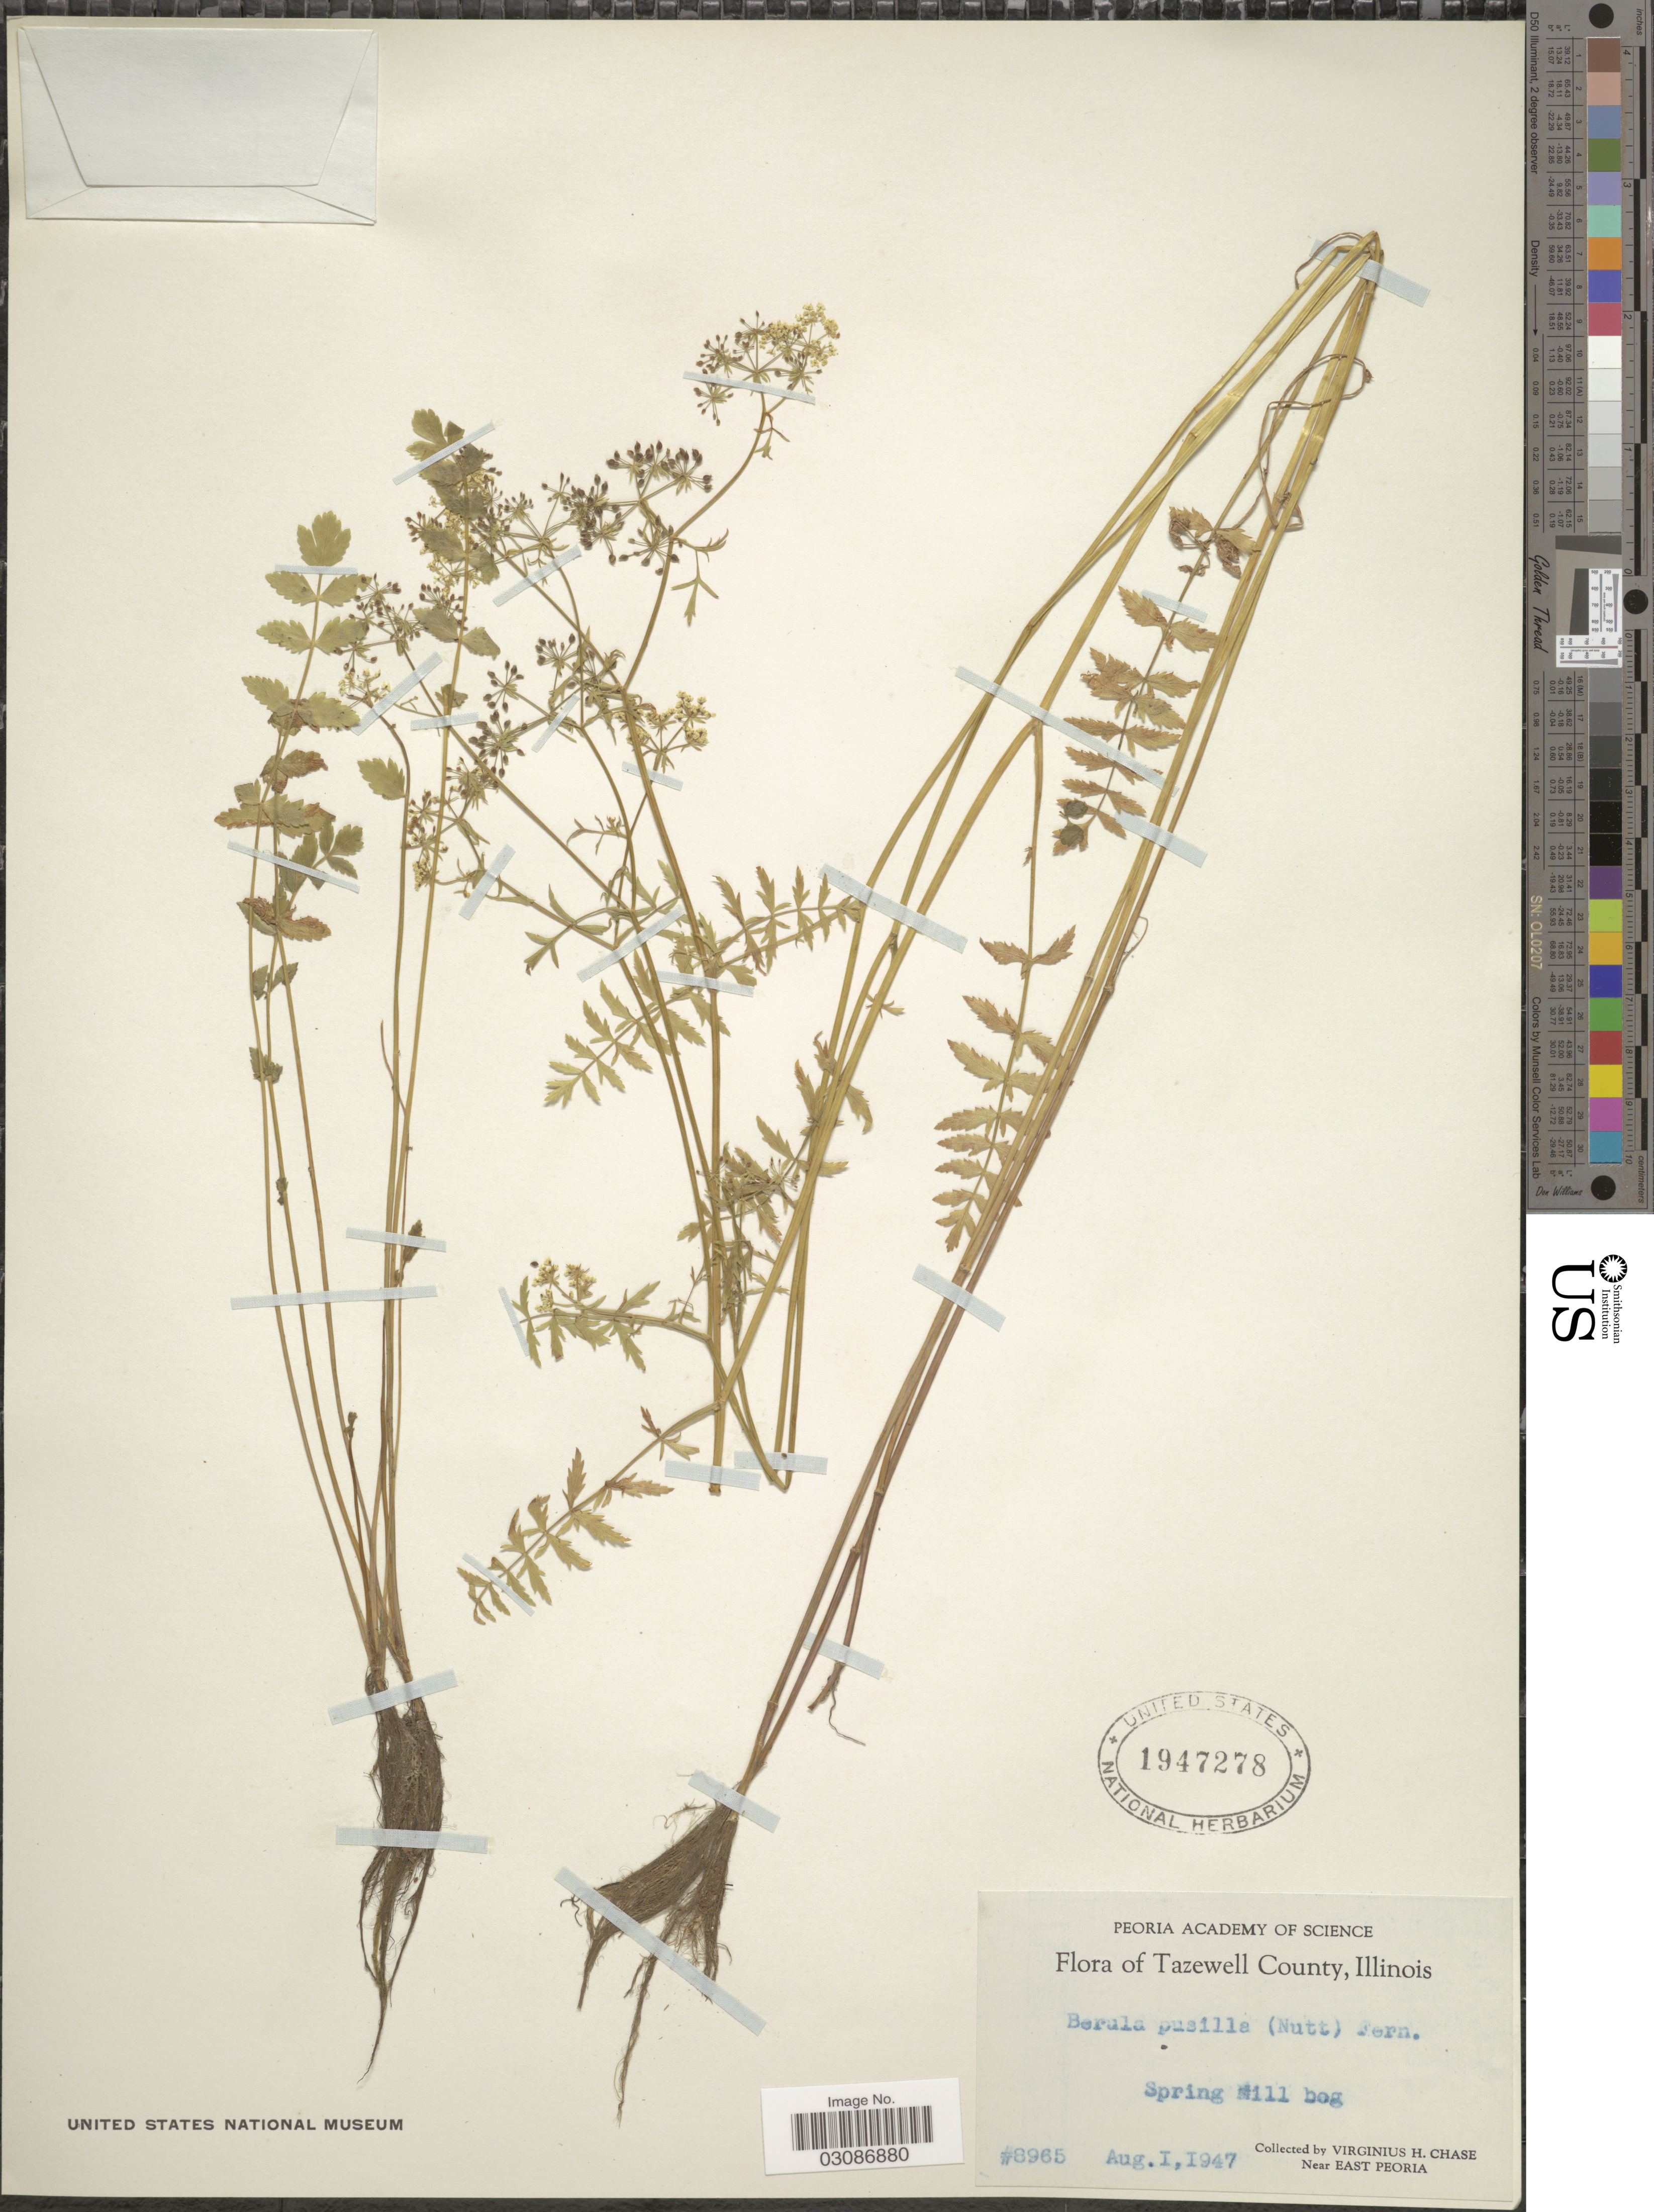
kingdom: Plantae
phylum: Tracheophyta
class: Magnoliopsida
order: Apiales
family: Apiaceae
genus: Berula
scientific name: Berula erecta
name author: (Huds.) Coville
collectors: V. H. Chase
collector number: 8965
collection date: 1947-08-01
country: United States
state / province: Illinois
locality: Tazewell County. Spring Mill Bog. Near East Peoria.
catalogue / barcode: US 1947278